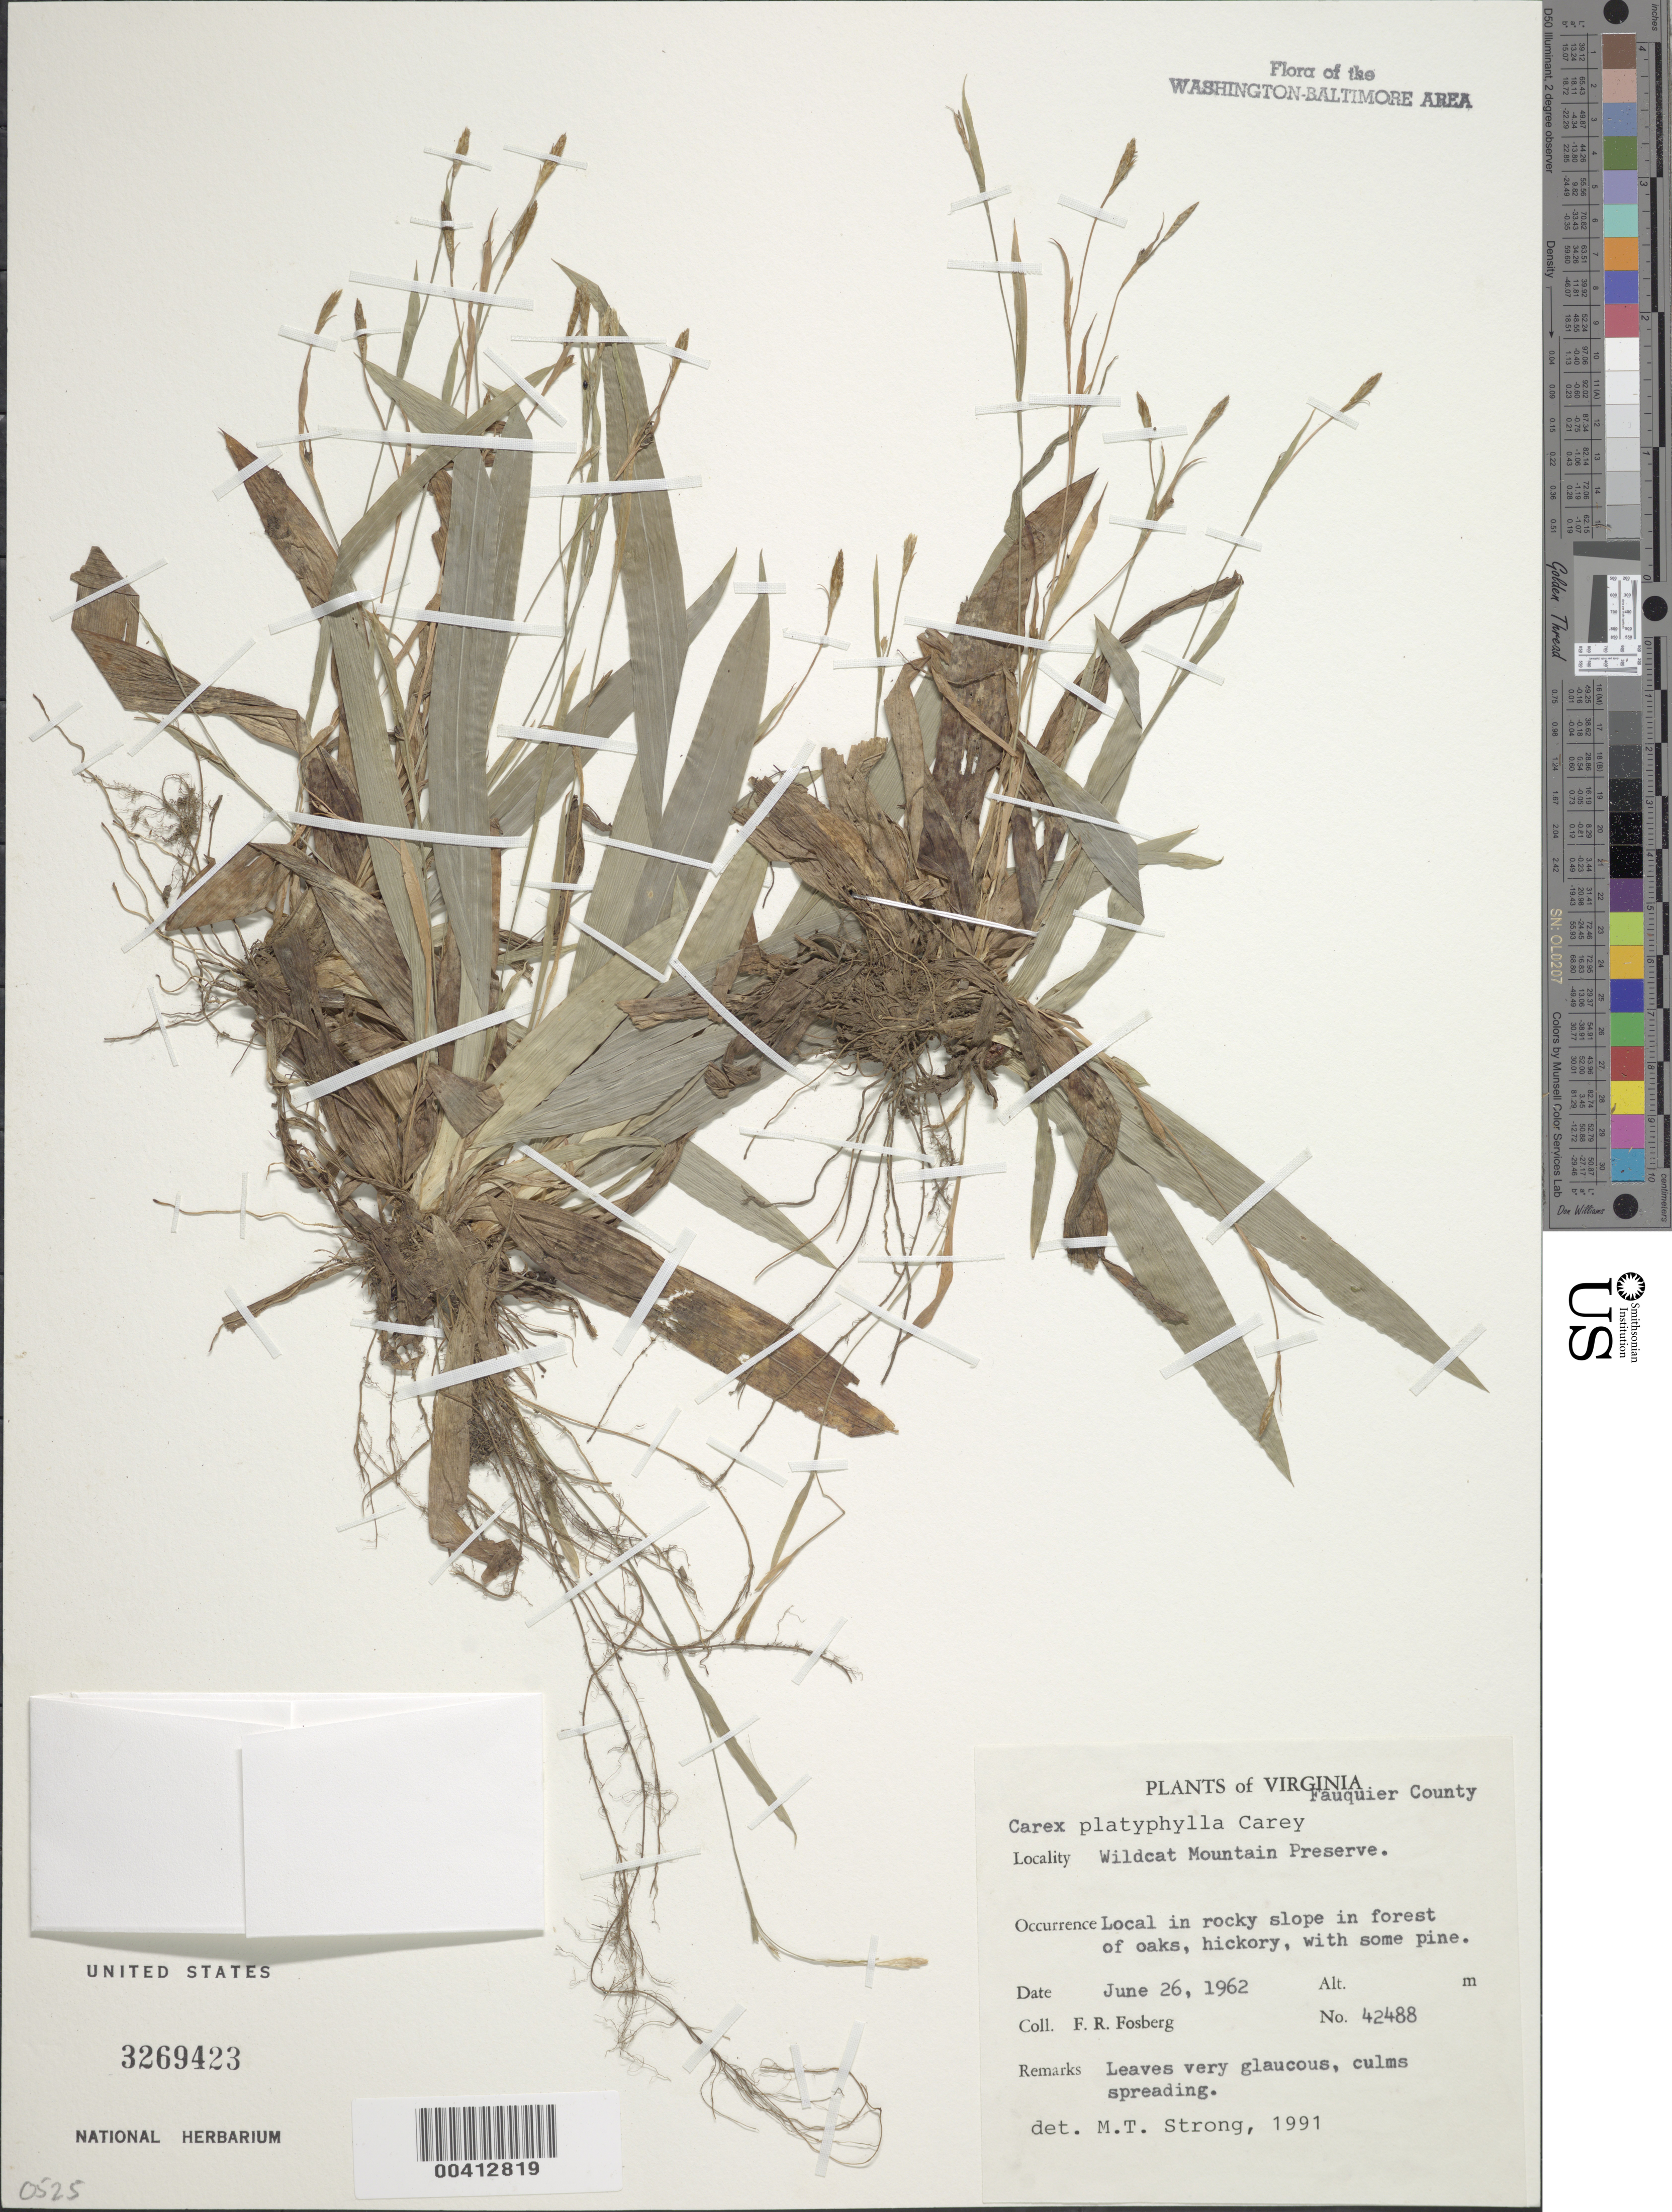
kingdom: Plantae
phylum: Tracheophyta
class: Liliopsida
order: Poales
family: Cyperaceae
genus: Carex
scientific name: Carex platyphylla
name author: J. Carey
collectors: F. R. Fosberg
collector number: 42488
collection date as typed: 26 Jun 1962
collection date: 1962-06-26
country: United States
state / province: Virginia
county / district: Fauquier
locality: Wildcat Mountain Preserve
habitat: In oak-hickory forest with some pine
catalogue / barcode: US 3269423